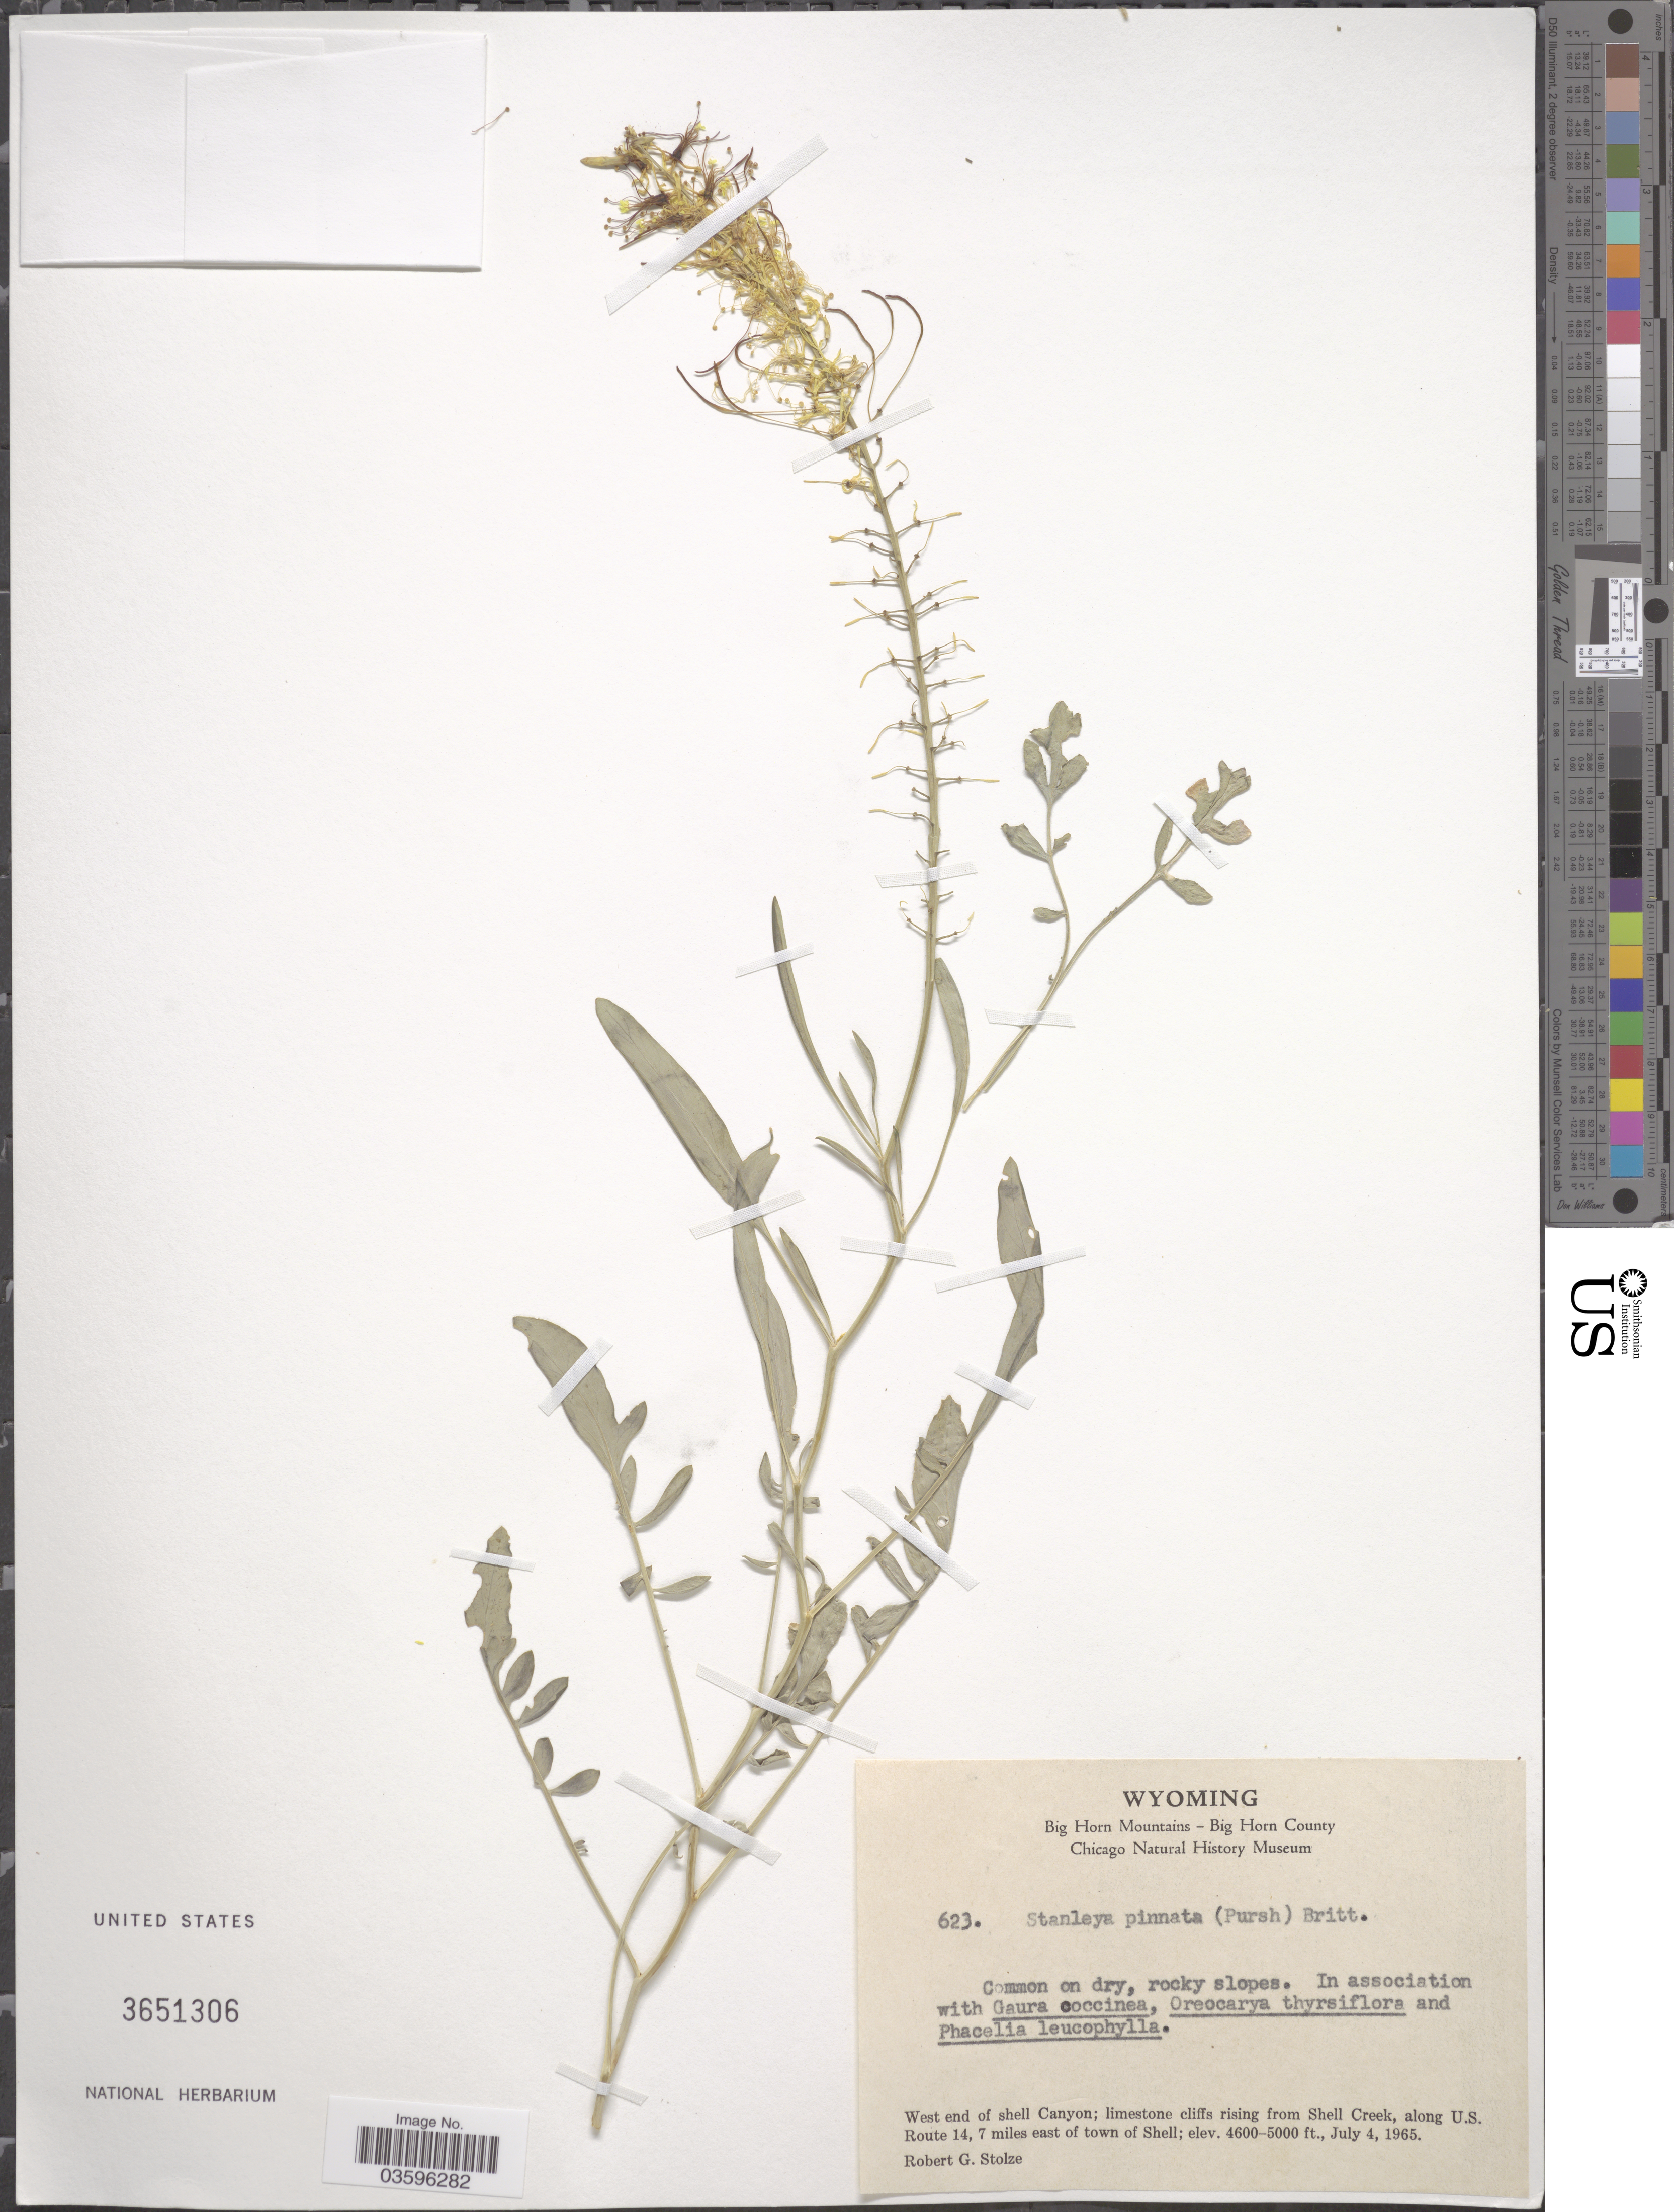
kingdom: Plantae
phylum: Tracheophyta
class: Magnoliopsida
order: Brassicales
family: Brassicaceae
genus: Stanleya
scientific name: Stanleya pinnata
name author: (Pursh) Britton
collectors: R. G. Stolze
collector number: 623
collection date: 1965-07-04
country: United States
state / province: Wyoming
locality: Big Horn Mountains - Big Horn County. West end of shell Canyon; limestone cliffs rising from Shell Creek, along U.S. Route 14.7 miles east of town of Shell.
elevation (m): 1402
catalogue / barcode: US 3651306